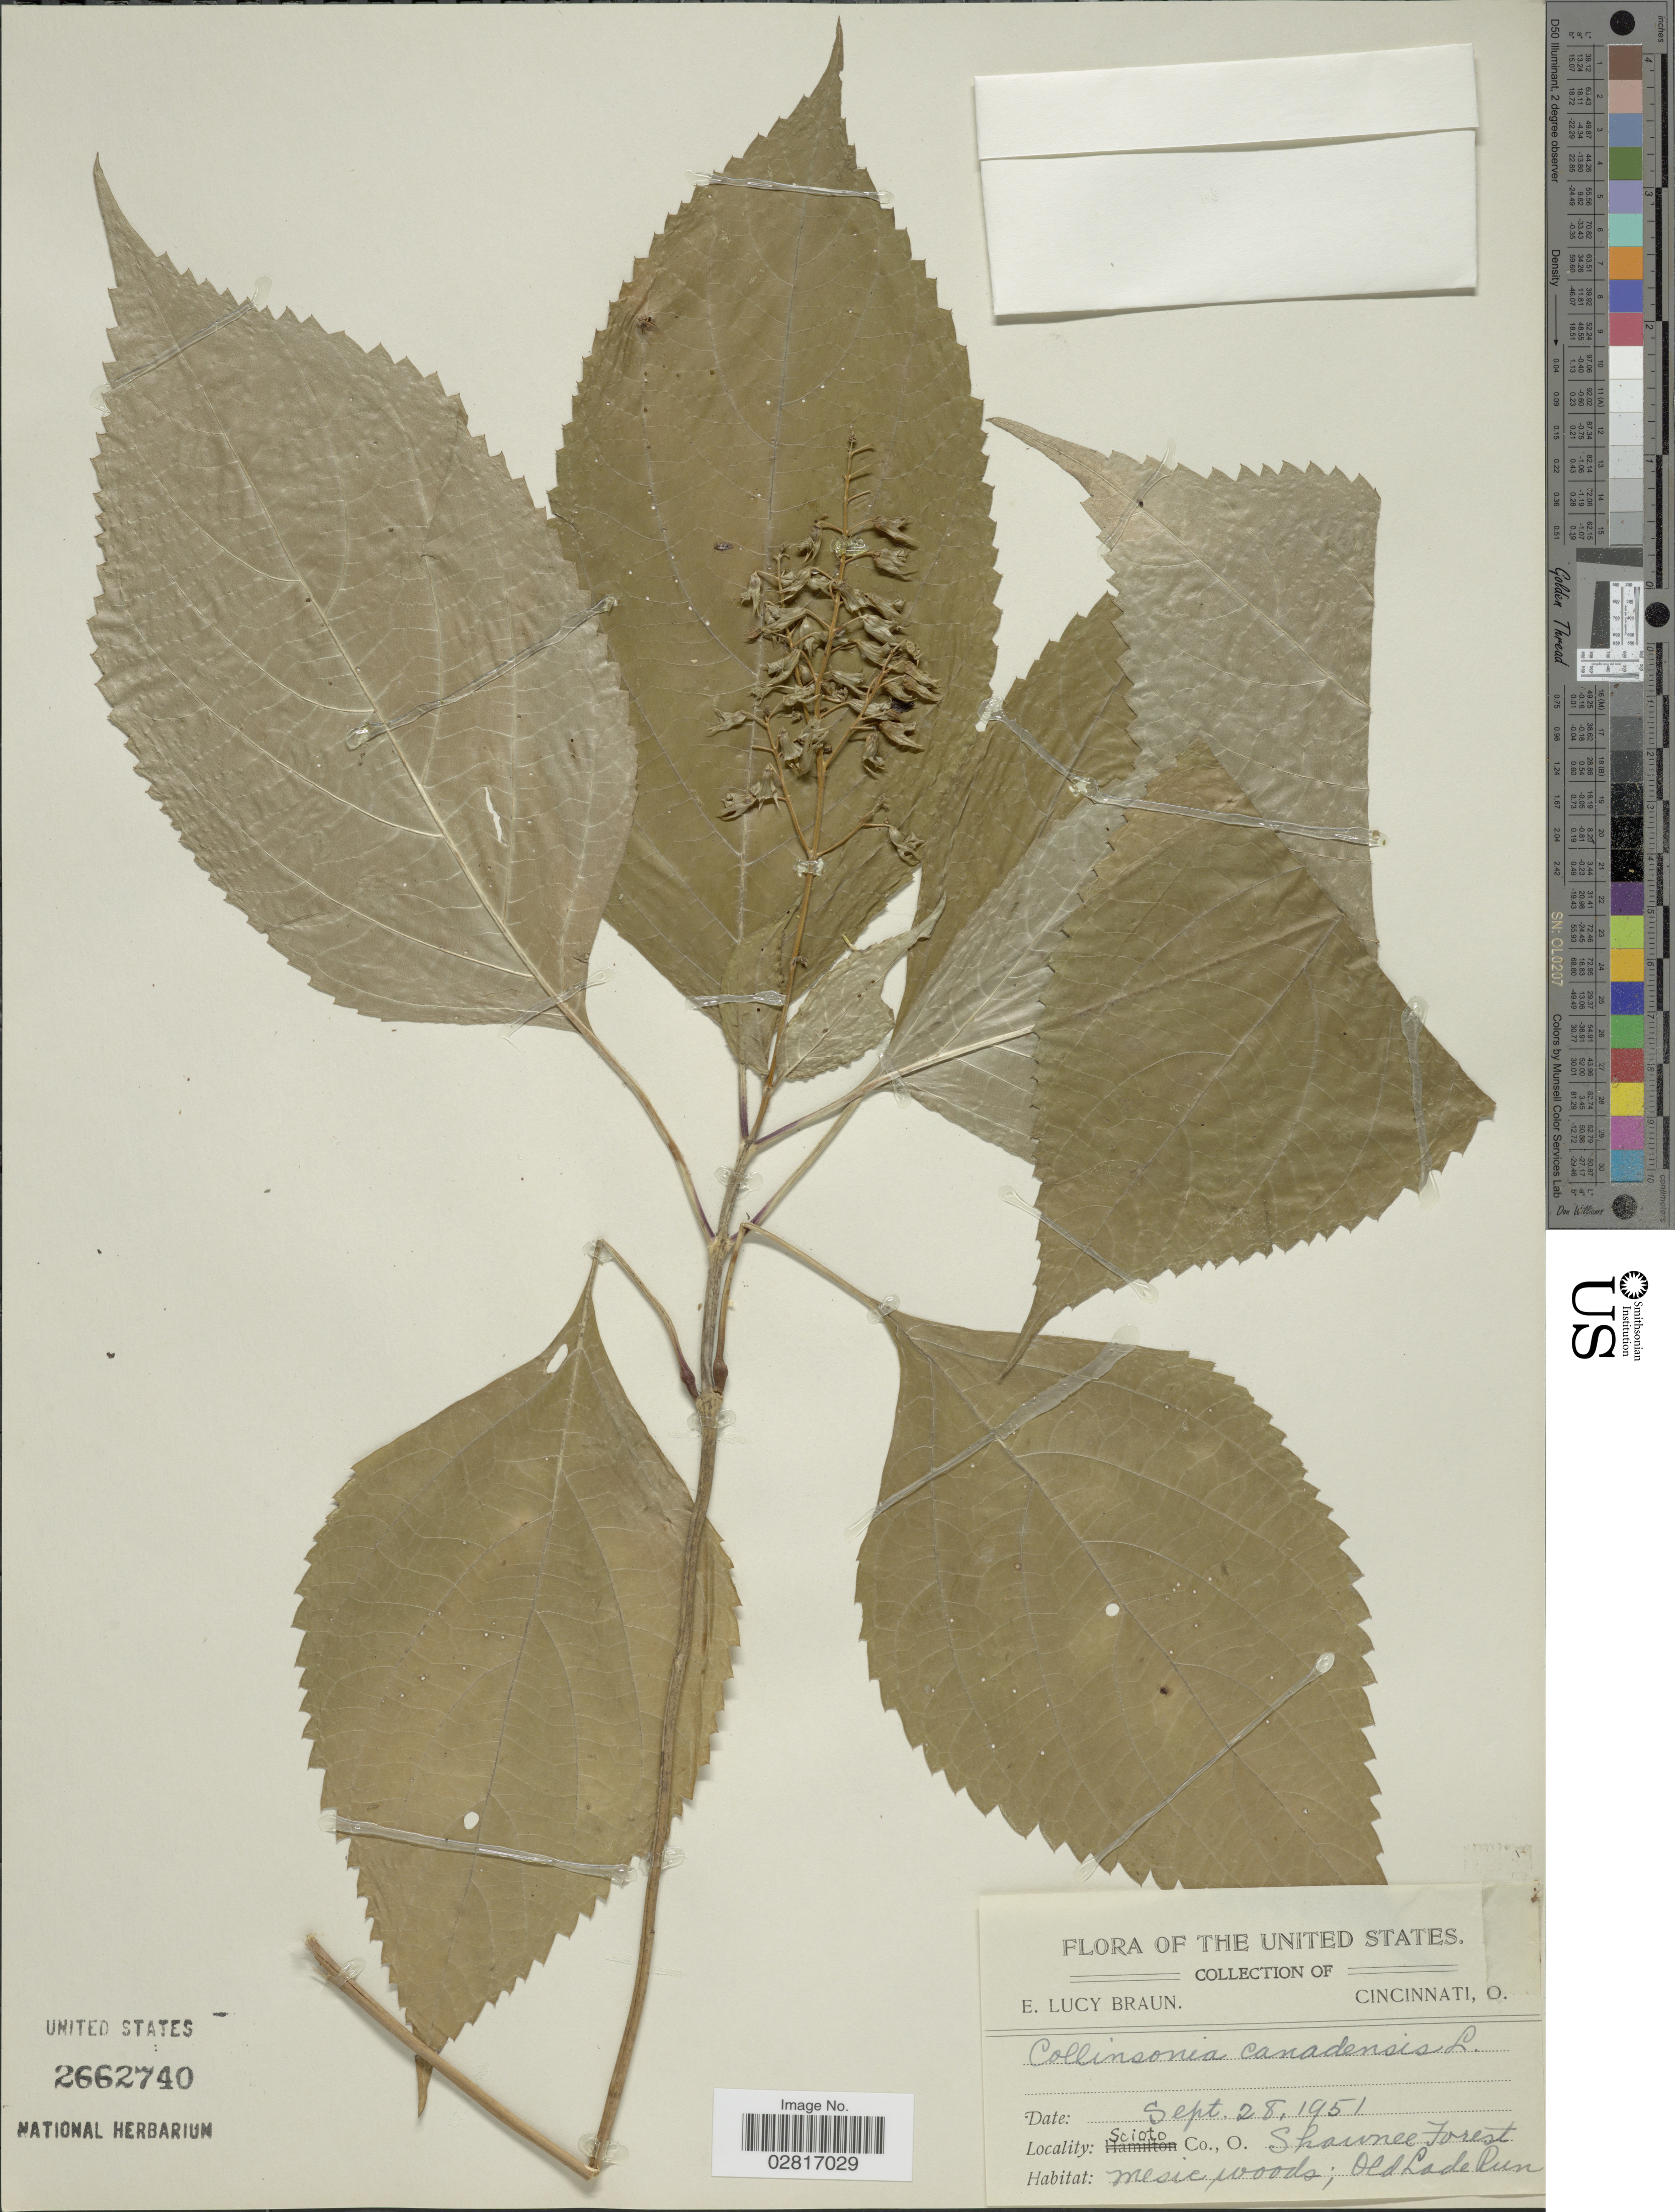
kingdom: Plantae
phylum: Tracheophyta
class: Magnoliopsida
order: Lamiales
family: Lamiaceae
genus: Collinsonia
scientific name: Collinsonia canadensis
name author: L.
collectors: E. L. Braun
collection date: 1951-09-28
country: United States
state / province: Ohio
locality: Scioto Co., O., Shawnee Forest, Old Lade Run.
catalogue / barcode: US 2662740